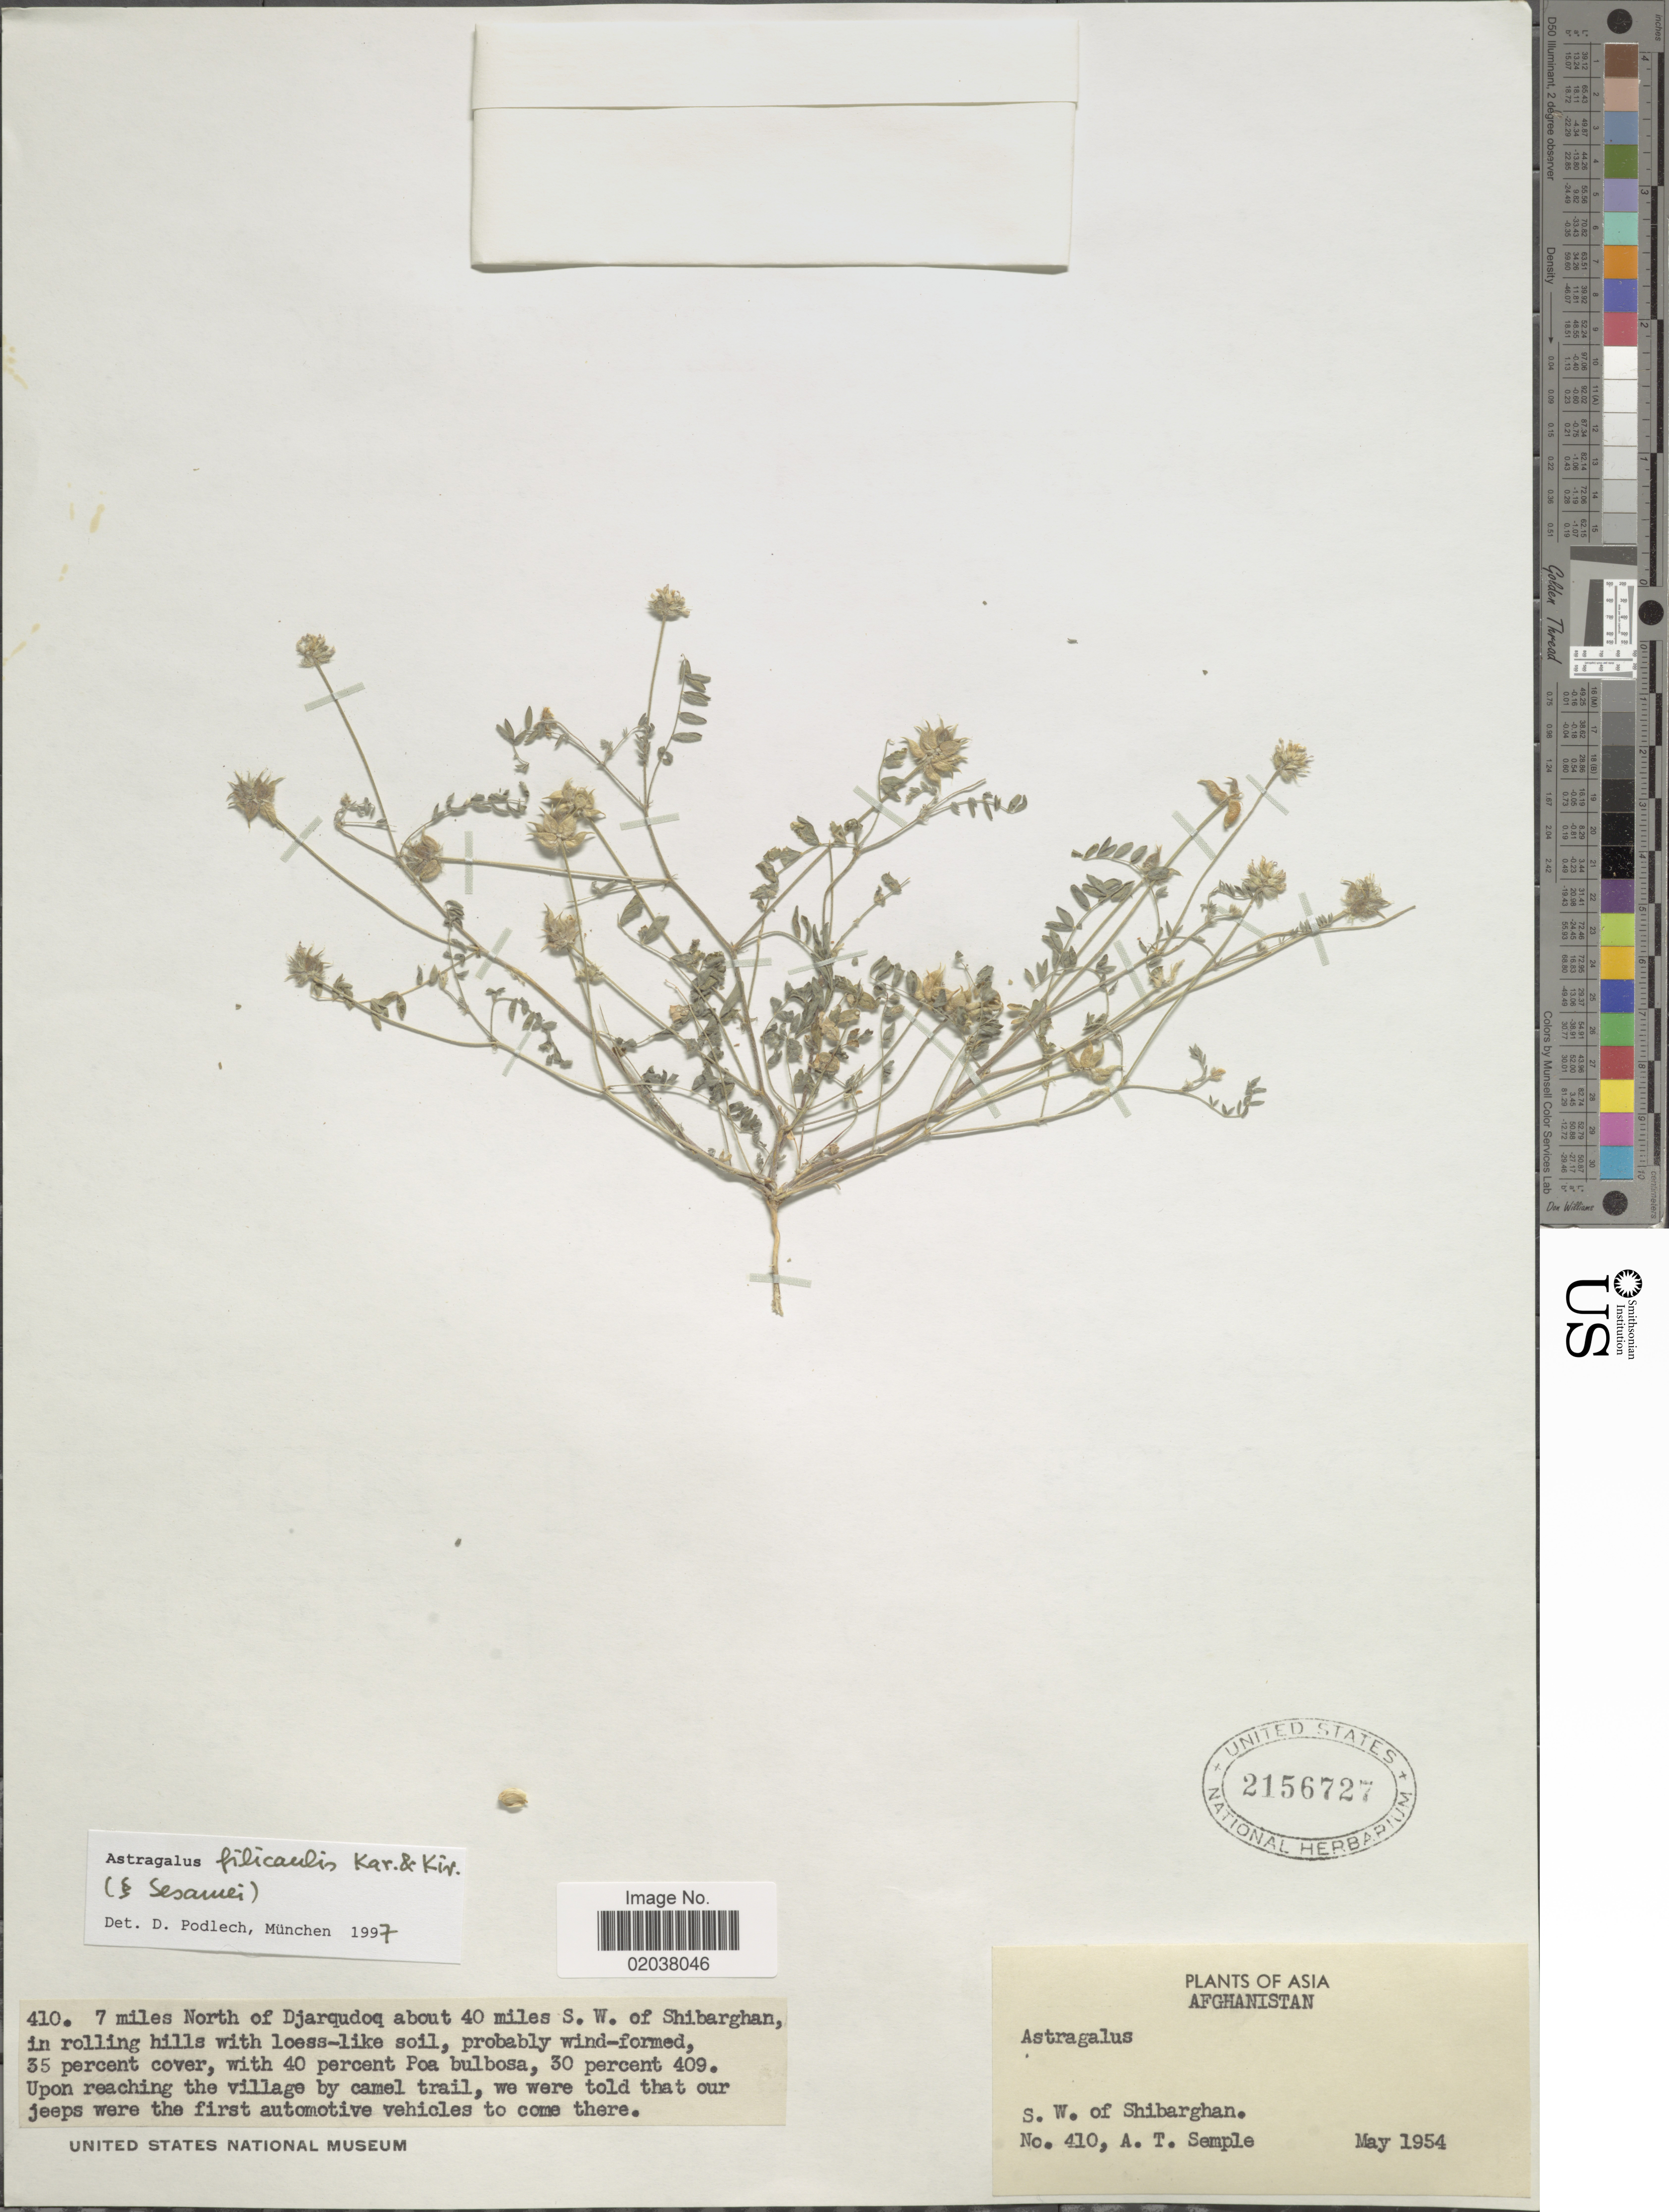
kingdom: Plantae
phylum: Tracheophyta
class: Magnoliopsida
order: Fabales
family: Fabaceae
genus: Astragalus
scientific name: Astragalus filicaulis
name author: Kar. & Kir.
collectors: A. Semple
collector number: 410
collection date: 1954-05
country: Afghanistan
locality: S.W. of Shibarghan. 7 miles North of Djarqudoq about 40 miles S.W. of Shibarghan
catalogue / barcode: US 2156727